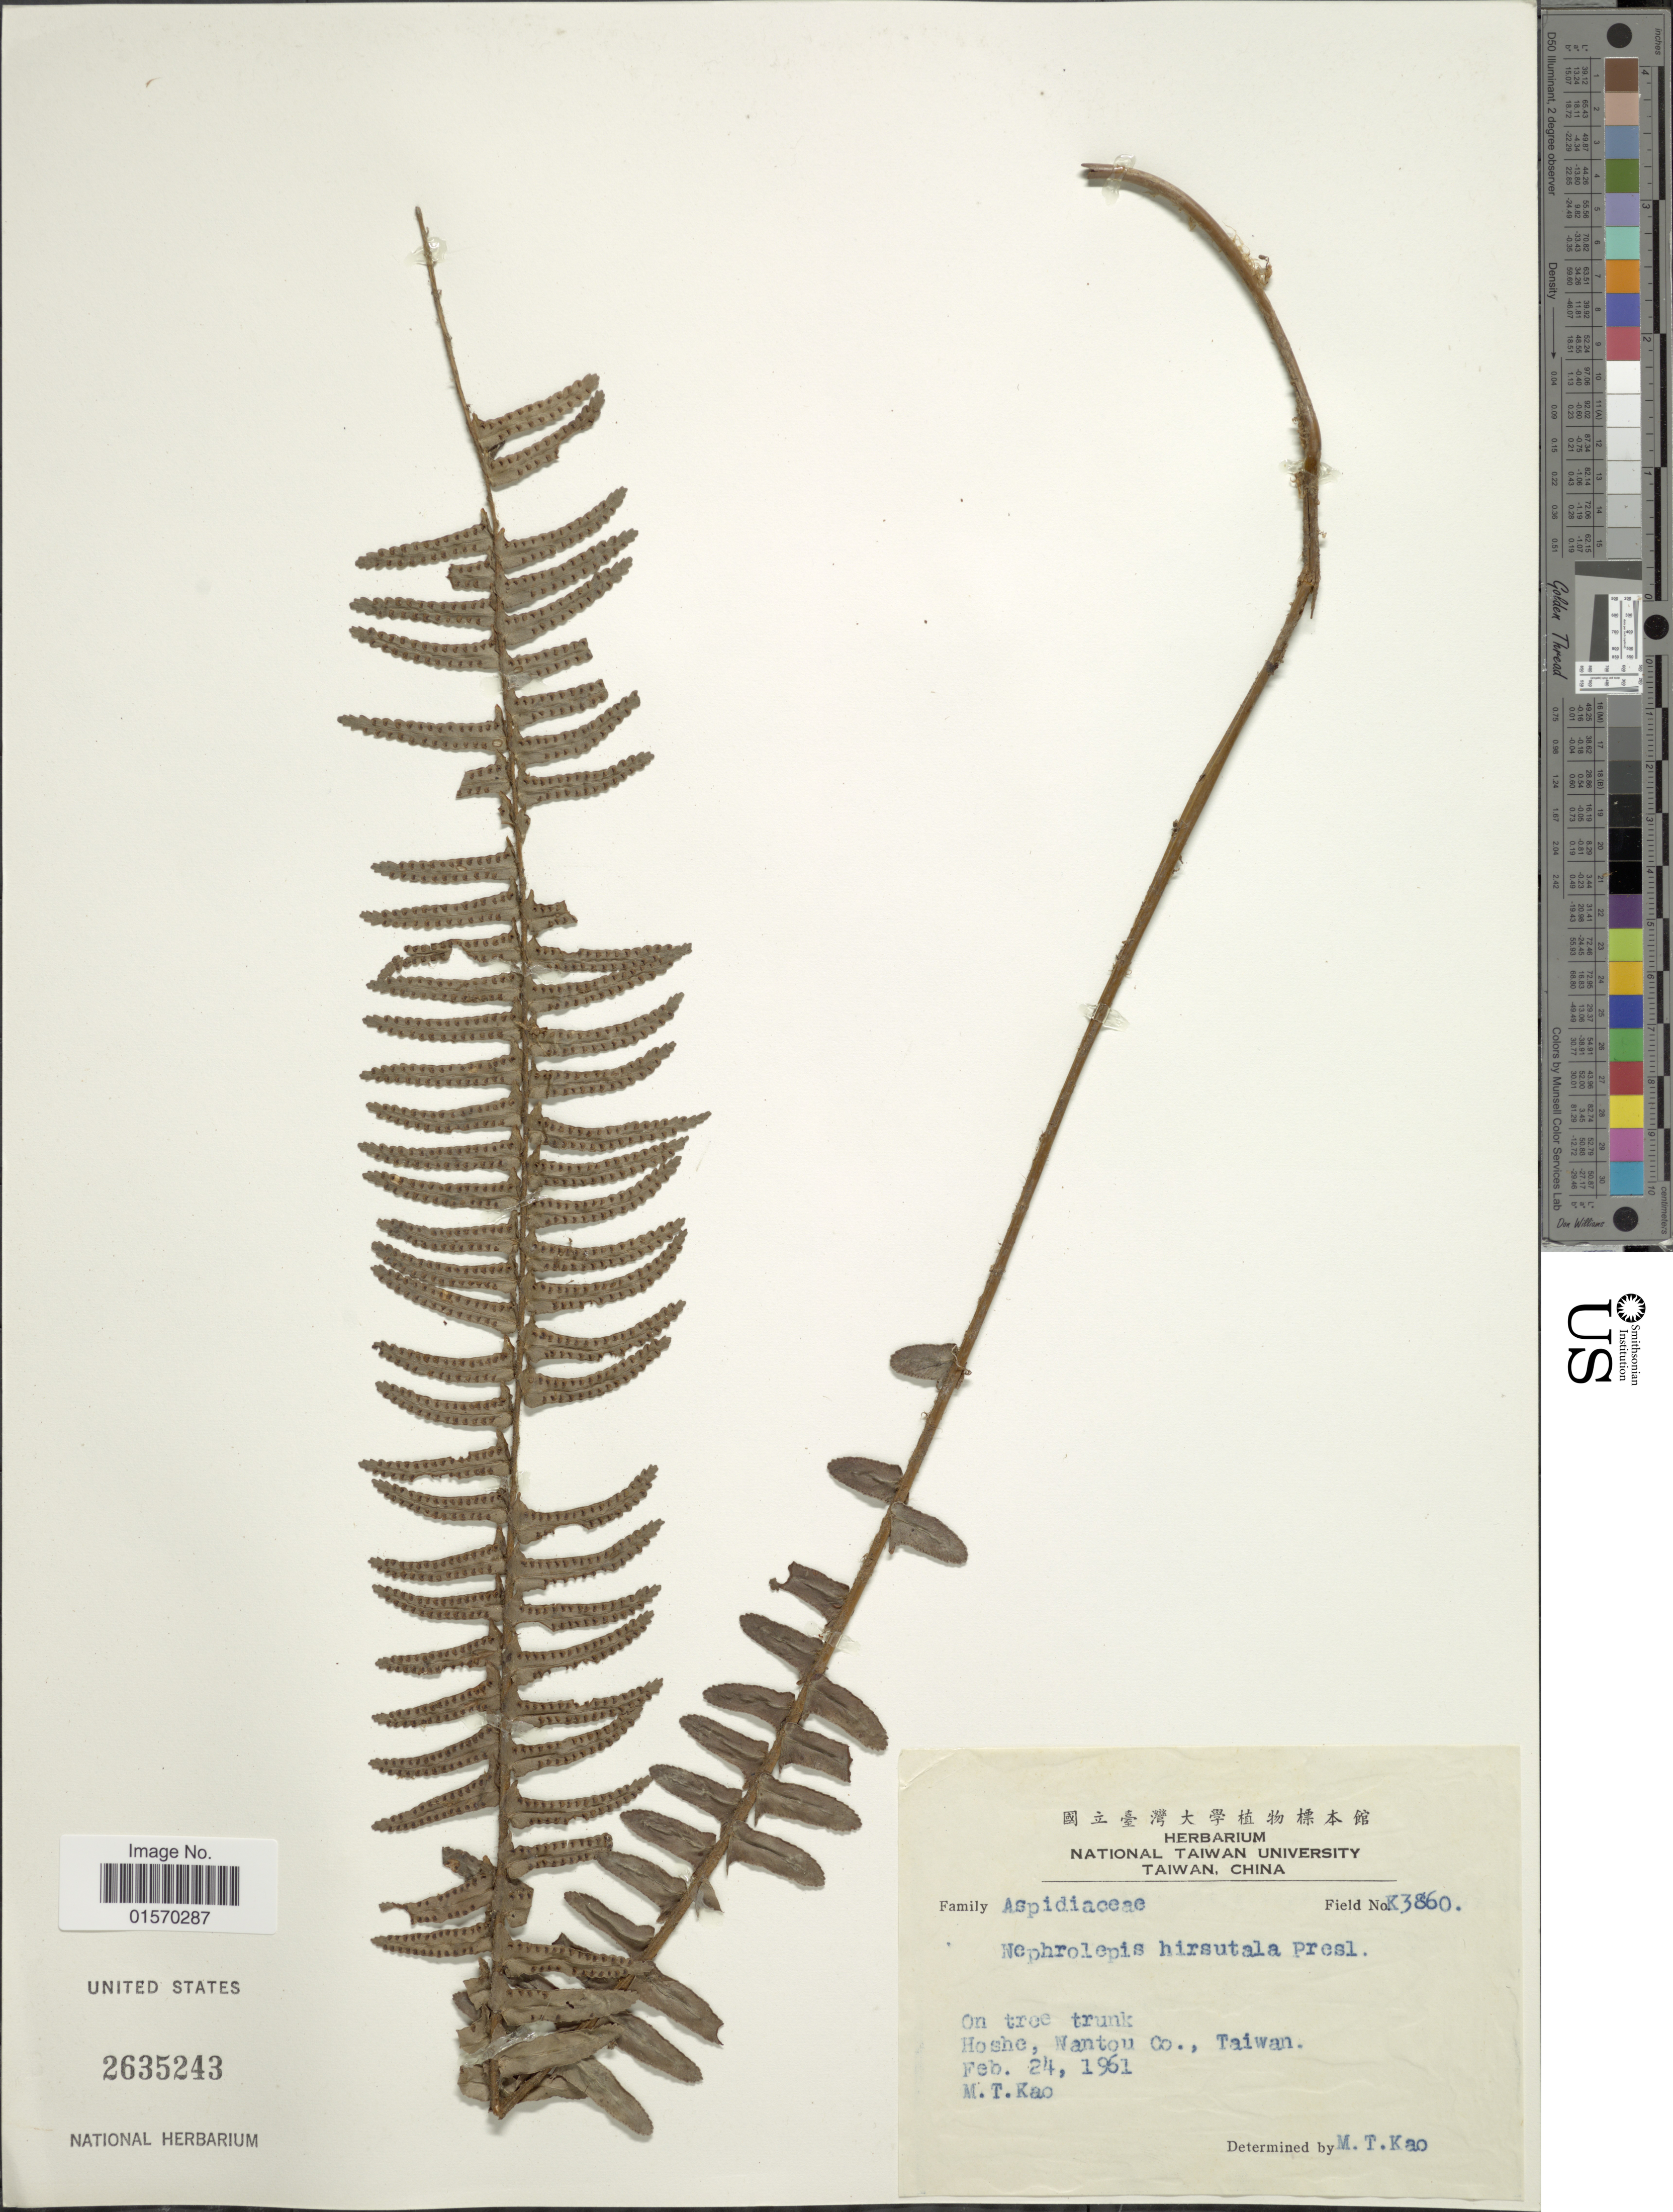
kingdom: Plantae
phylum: Tracheophyta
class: Polypodiopsida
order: Polypodiales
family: Nephrolepidaceae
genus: Nephrolepis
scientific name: Nephrolepis multiflora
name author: (Roxb.) F.M. Jarrett ex C.V. Morton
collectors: M. T. Kao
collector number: K3860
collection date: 1961-02-24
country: Taiwan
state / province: Nantou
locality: Hoshe, Nantou Co.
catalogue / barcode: US 2635243